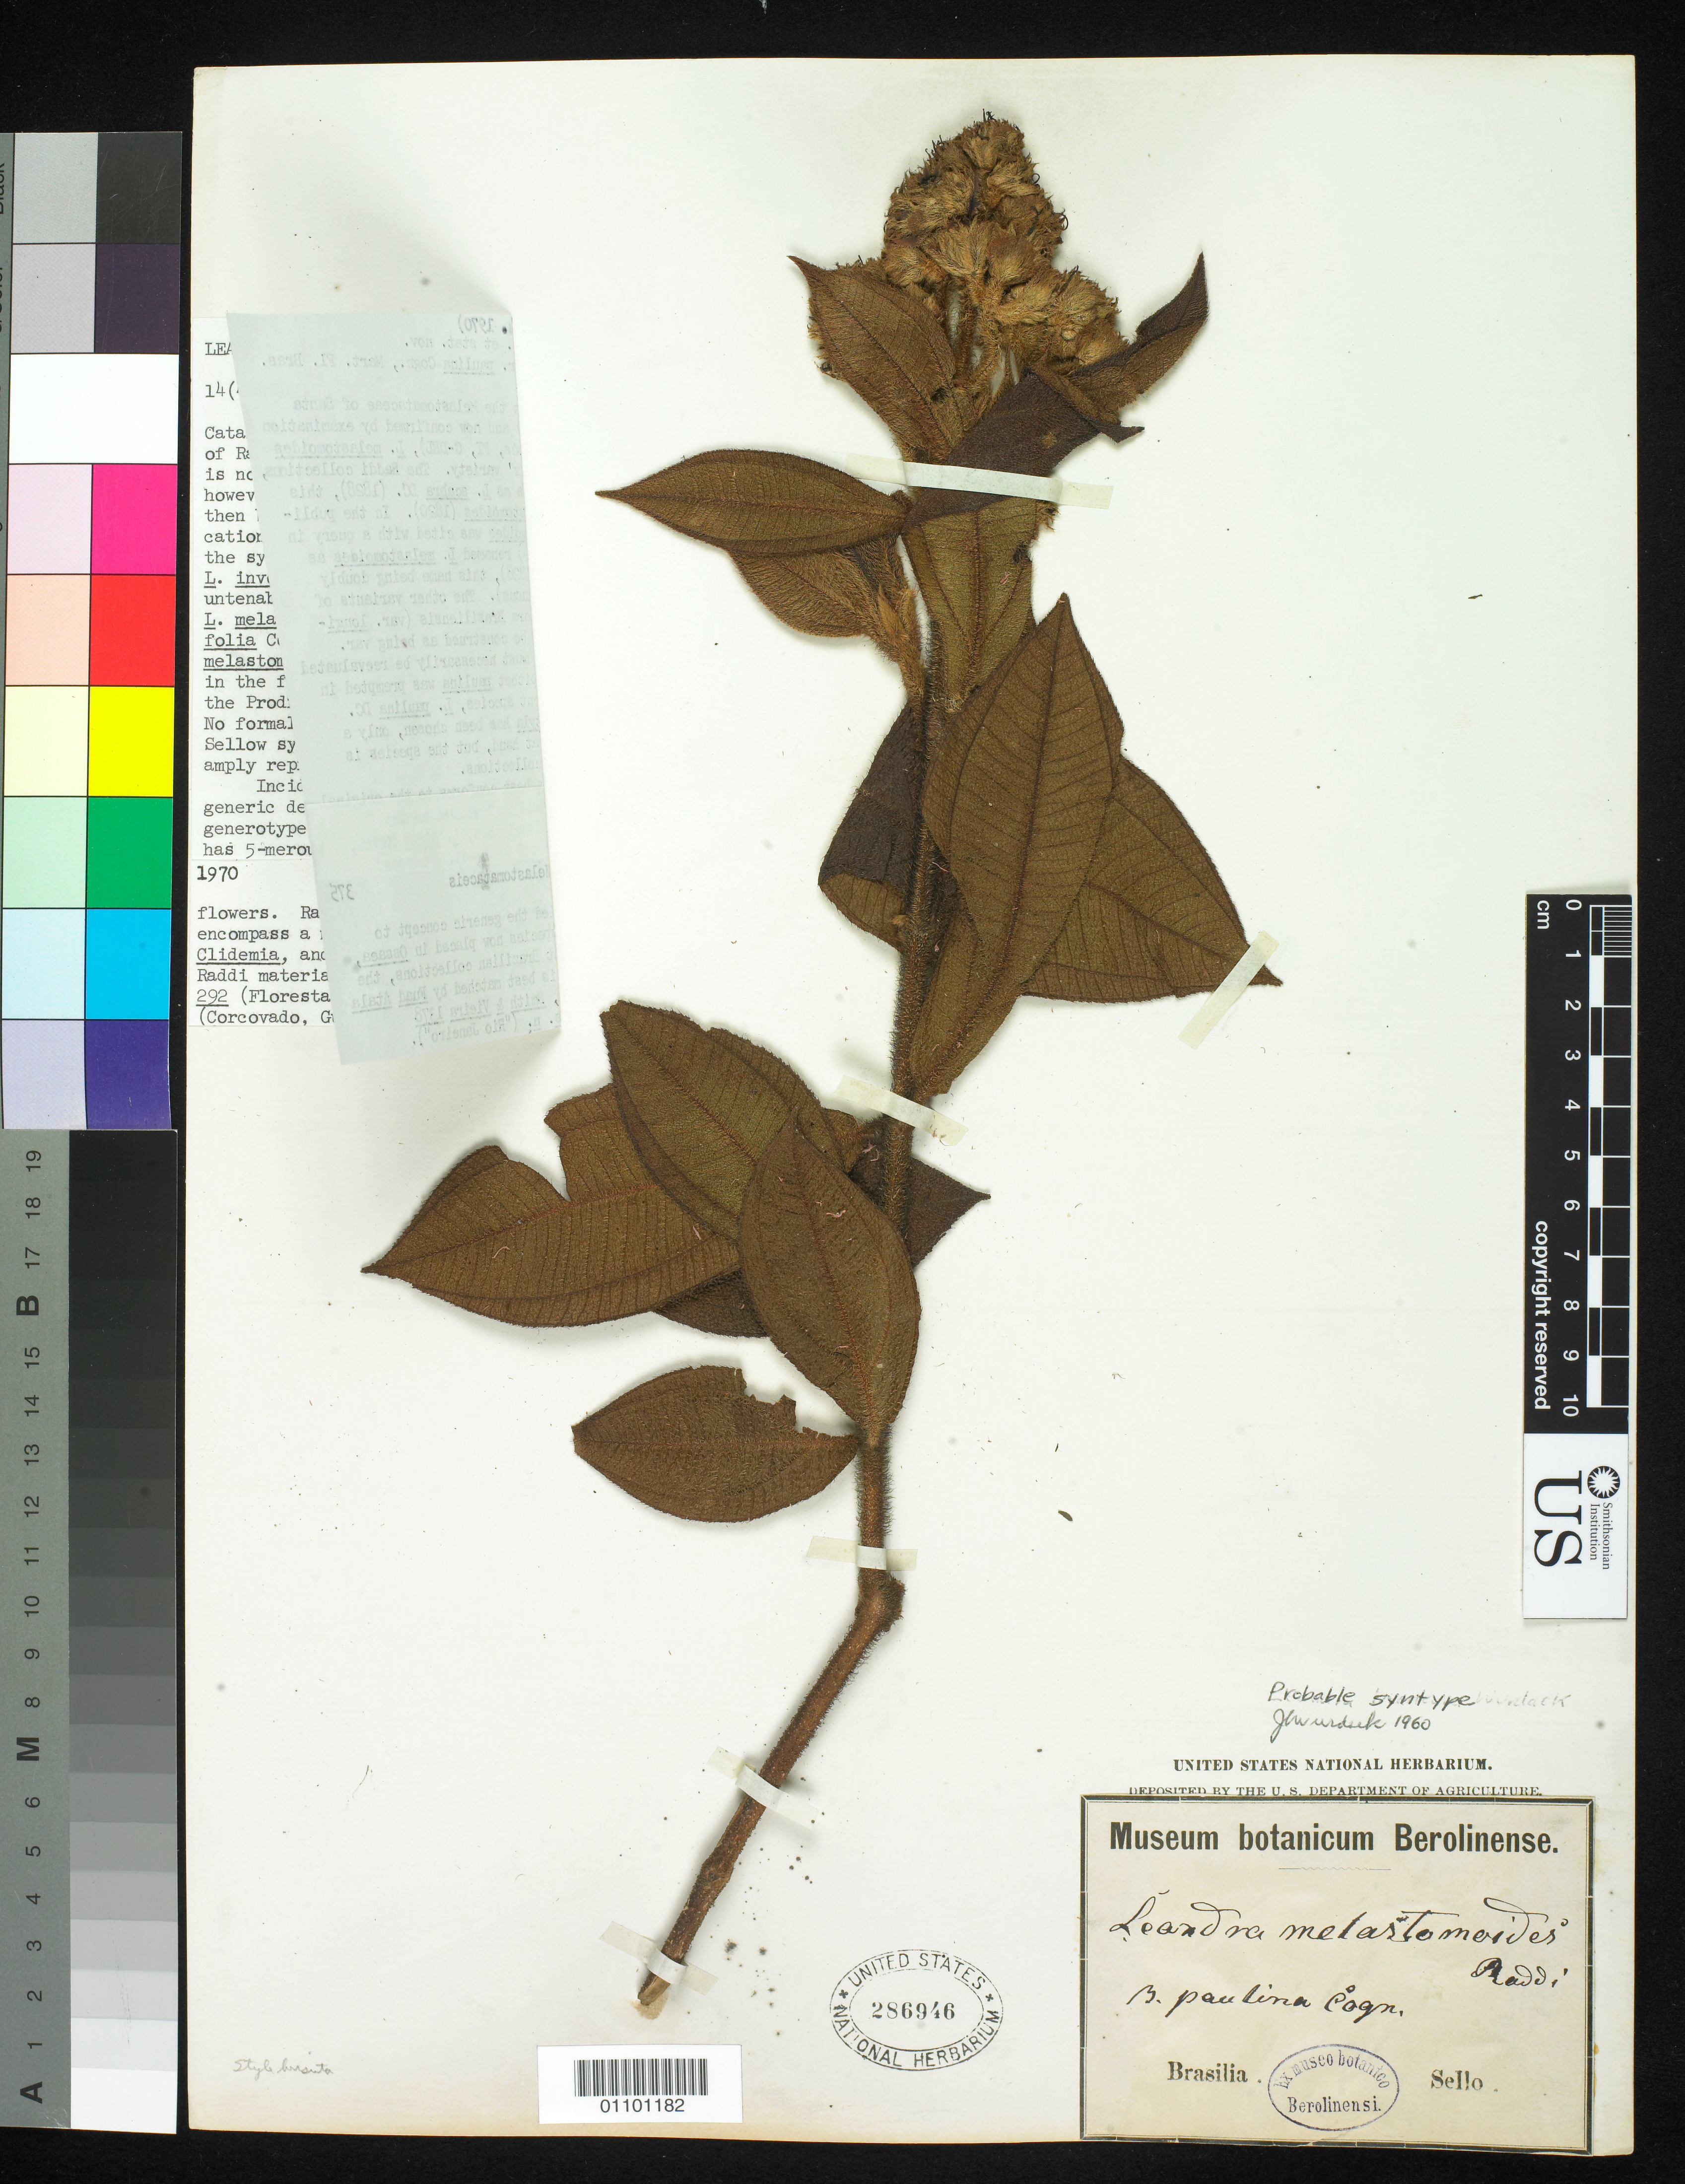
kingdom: Plantae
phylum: Tracheophyta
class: Magnoliopsida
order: Myrtales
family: Melastomataceae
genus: Leandra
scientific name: Leandra melastomoides var. paulina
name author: Cogn.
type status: Possible Syntype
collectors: F. Sellow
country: Brazil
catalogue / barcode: US 286946